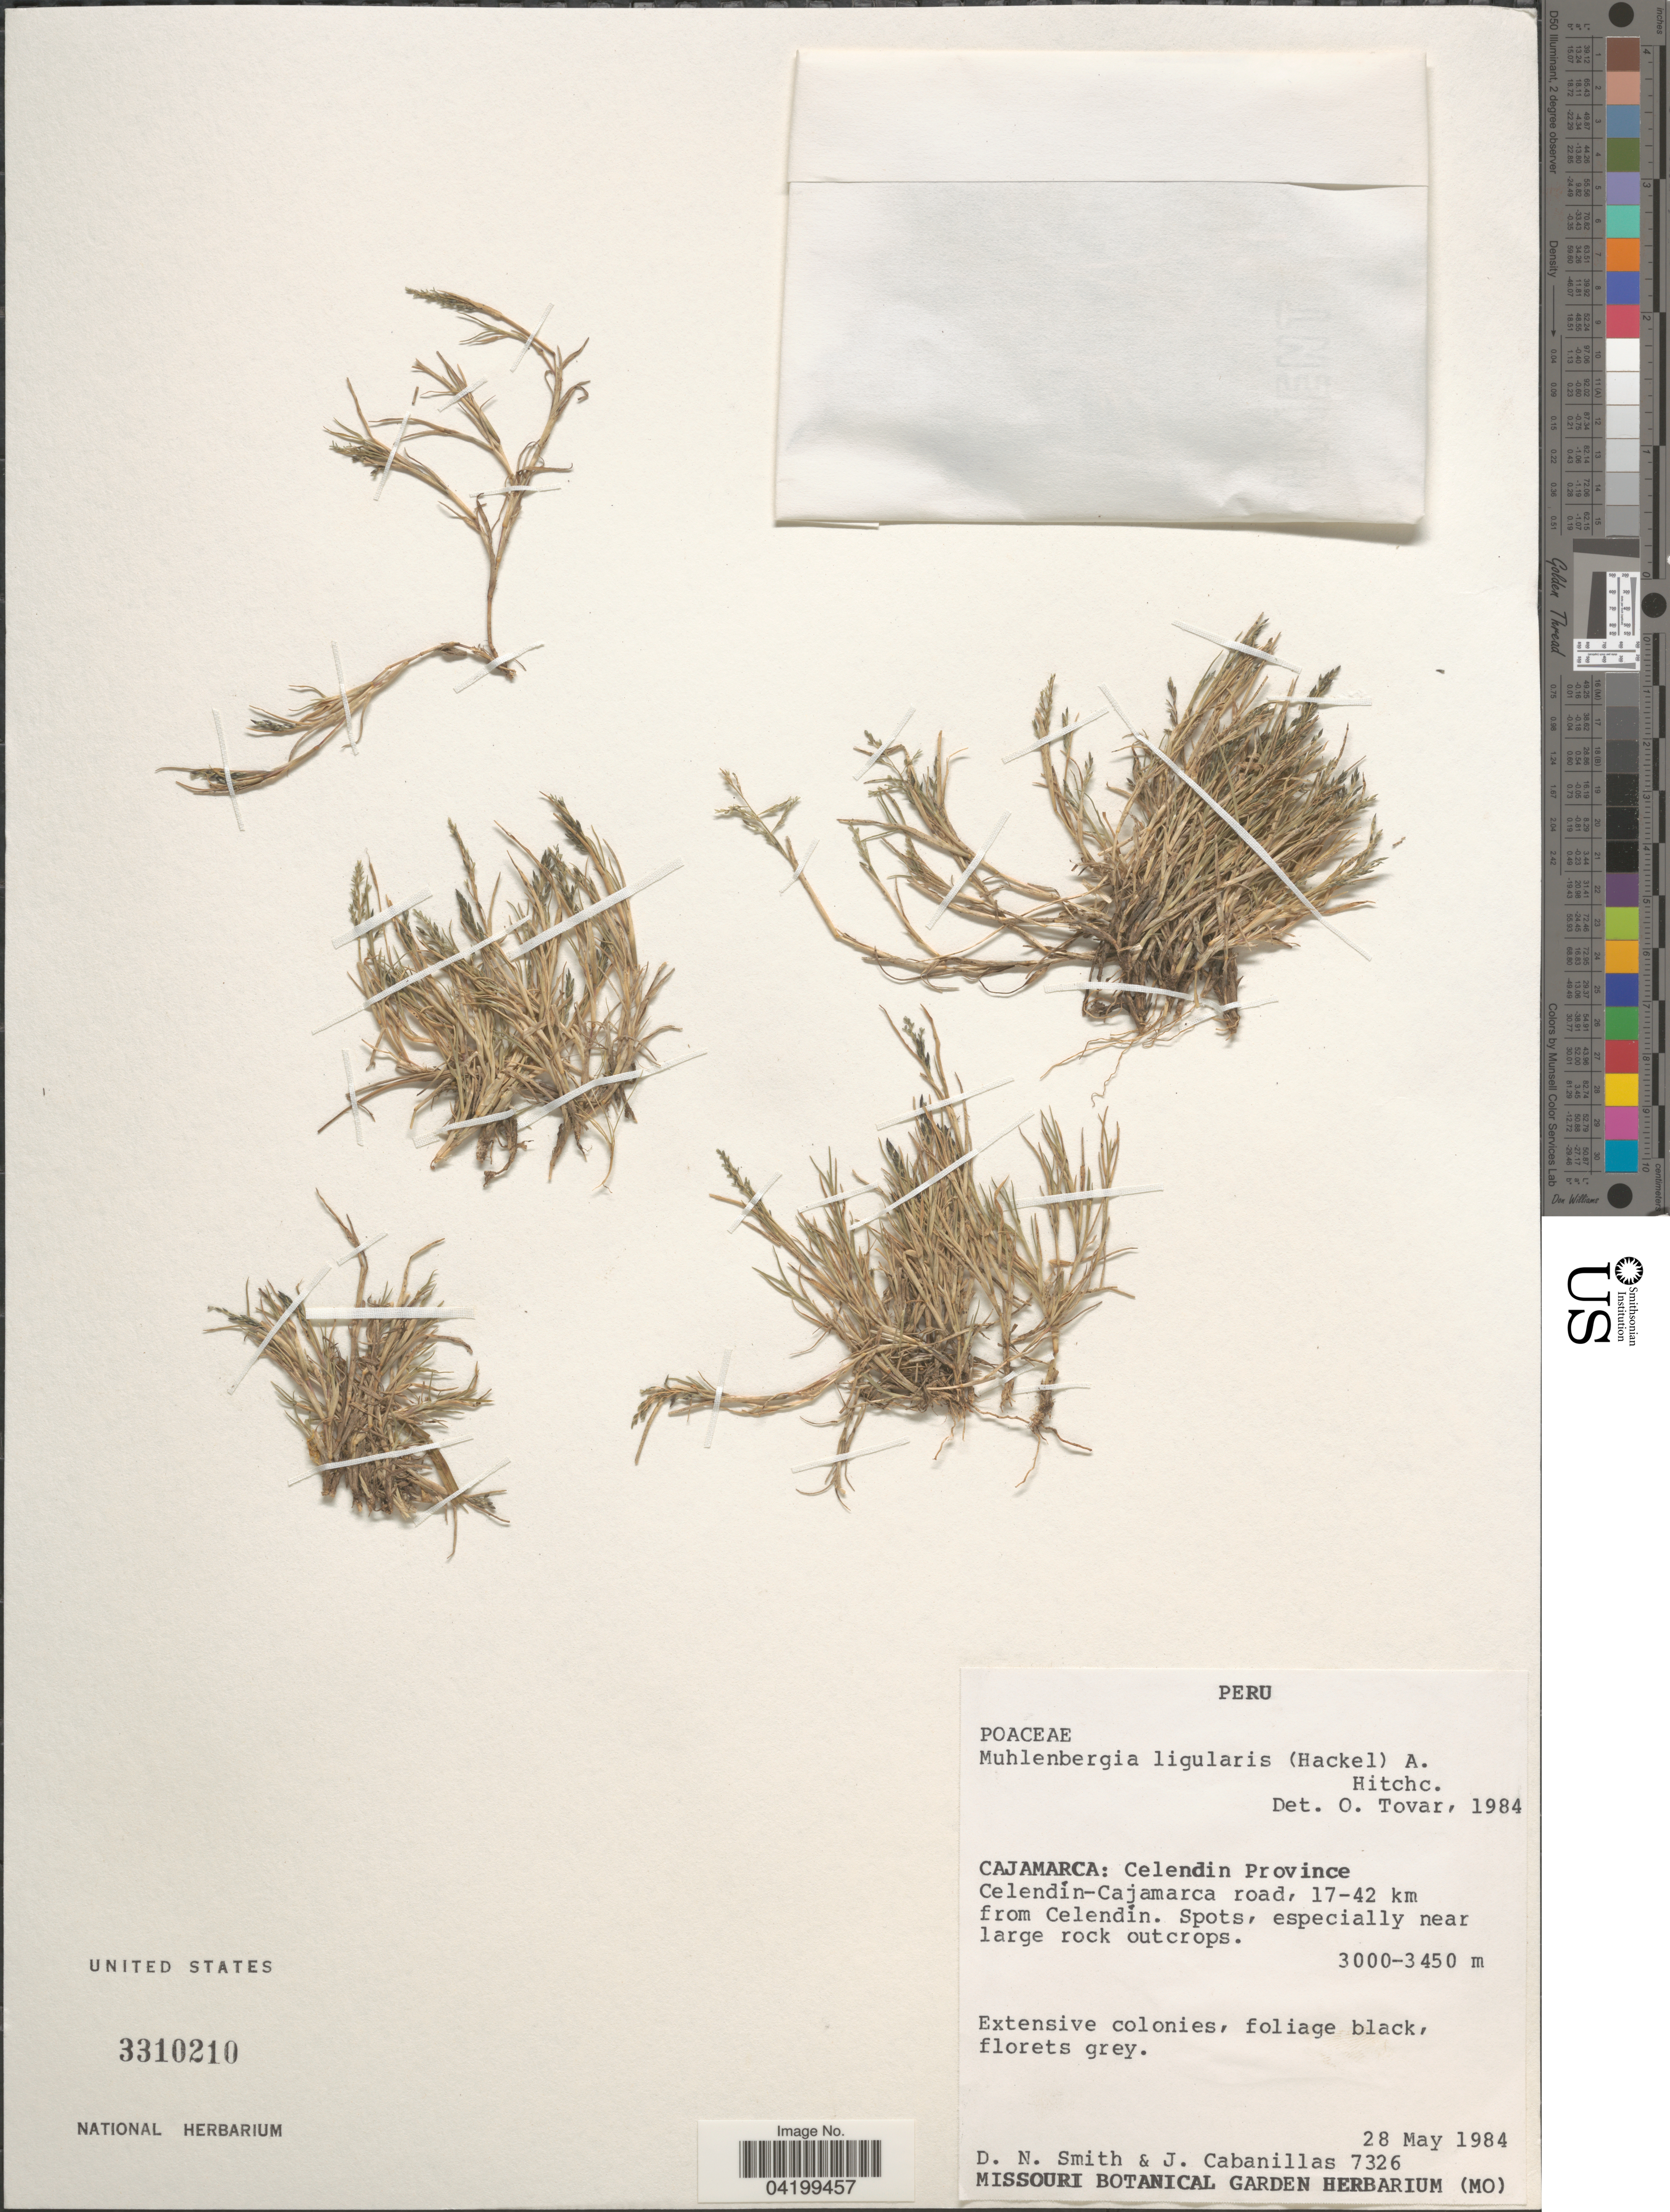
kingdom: Plantae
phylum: Tracheophyta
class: Liliopsida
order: Poales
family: Poaceae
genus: Muhlenbergia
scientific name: Muhlenbergia ligularis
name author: (Hack.) Hitchc.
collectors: D. Smith & J. Cabanillas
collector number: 7326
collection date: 1984-05-28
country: Peru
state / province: Cajamarca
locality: Celendin Province. Celendin-Cajamarca road, 17-42 km from Celendin.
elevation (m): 3000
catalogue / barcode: US 3310210